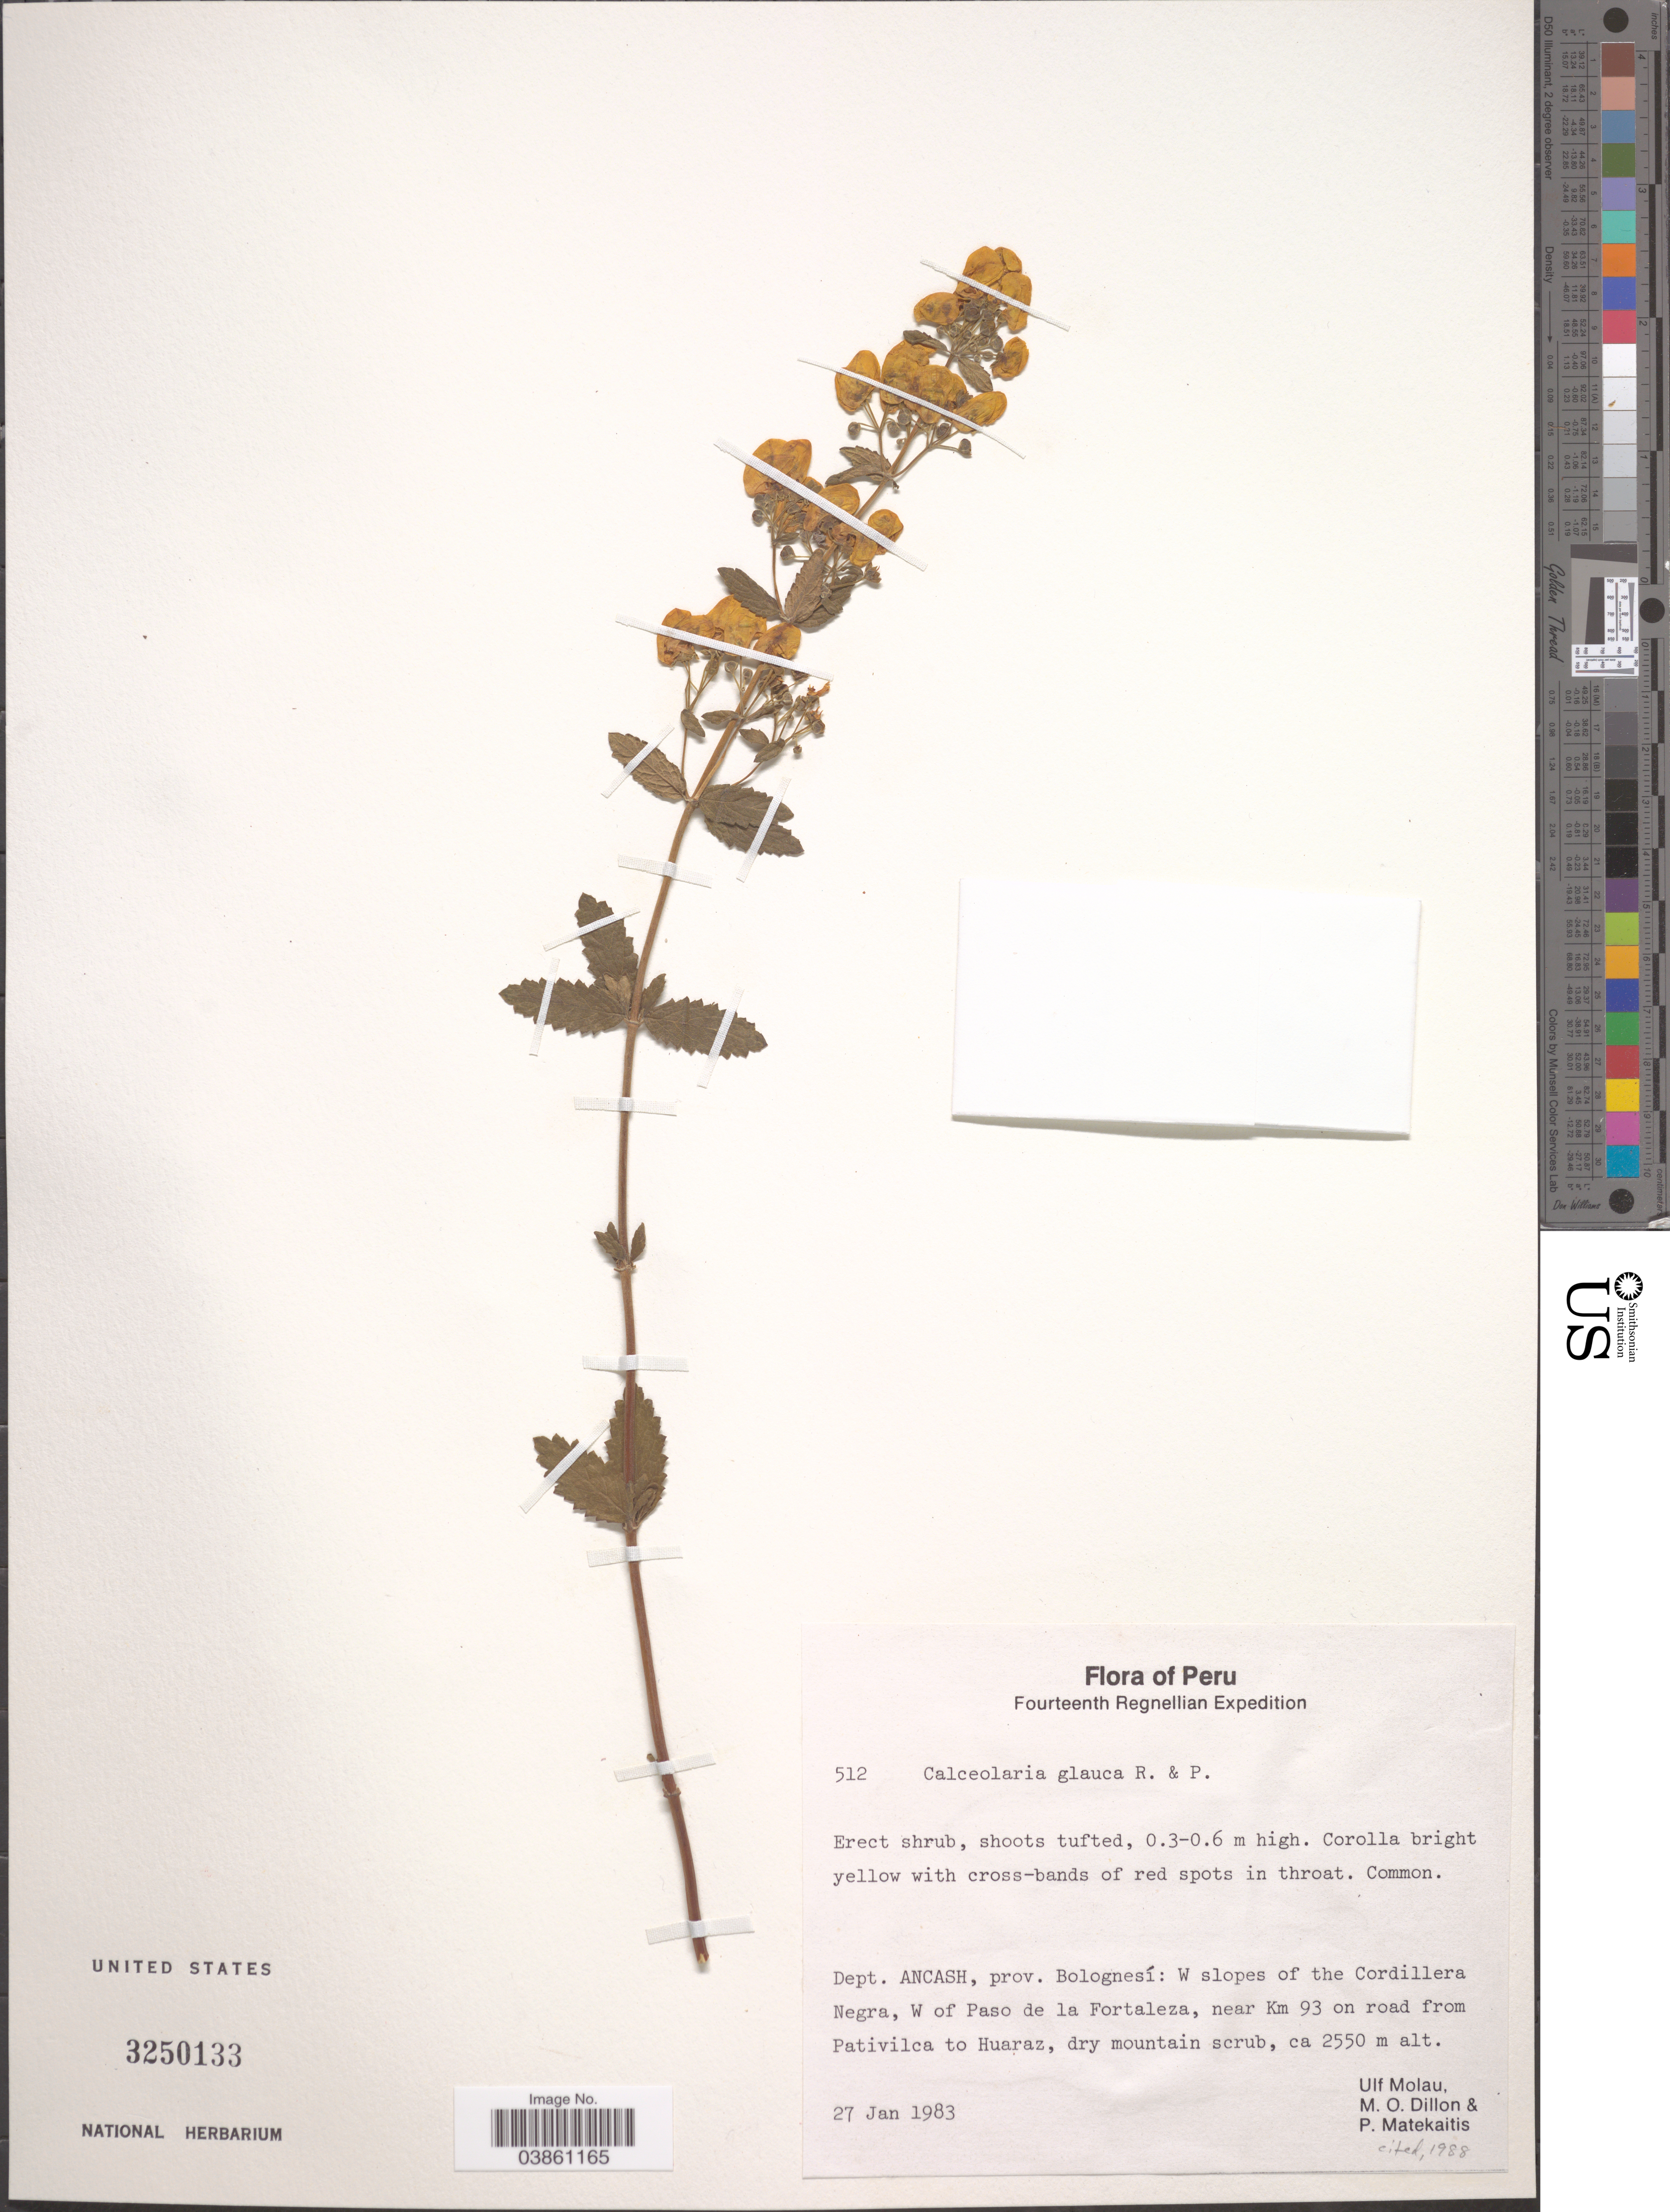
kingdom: Plantae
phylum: Tracheophyta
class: Magnoliopsida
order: Lamiales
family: Calceolariaceae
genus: Calceolaria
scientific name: Calceolaria glauca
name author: Ruiz & Pav.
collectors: U. Molau, M. O. Dillon & P. Matekaitis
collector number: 512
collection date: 1983-01-27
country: Peru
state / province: Ancash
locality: Dept. Ancash, prov. Bolognesí: W slopes of the Cordillera Negra, W of Paso de la Fortaleza, near Km 93 on road from Pativilca to Huaraz.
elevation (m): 2550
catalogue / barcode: US 3250133